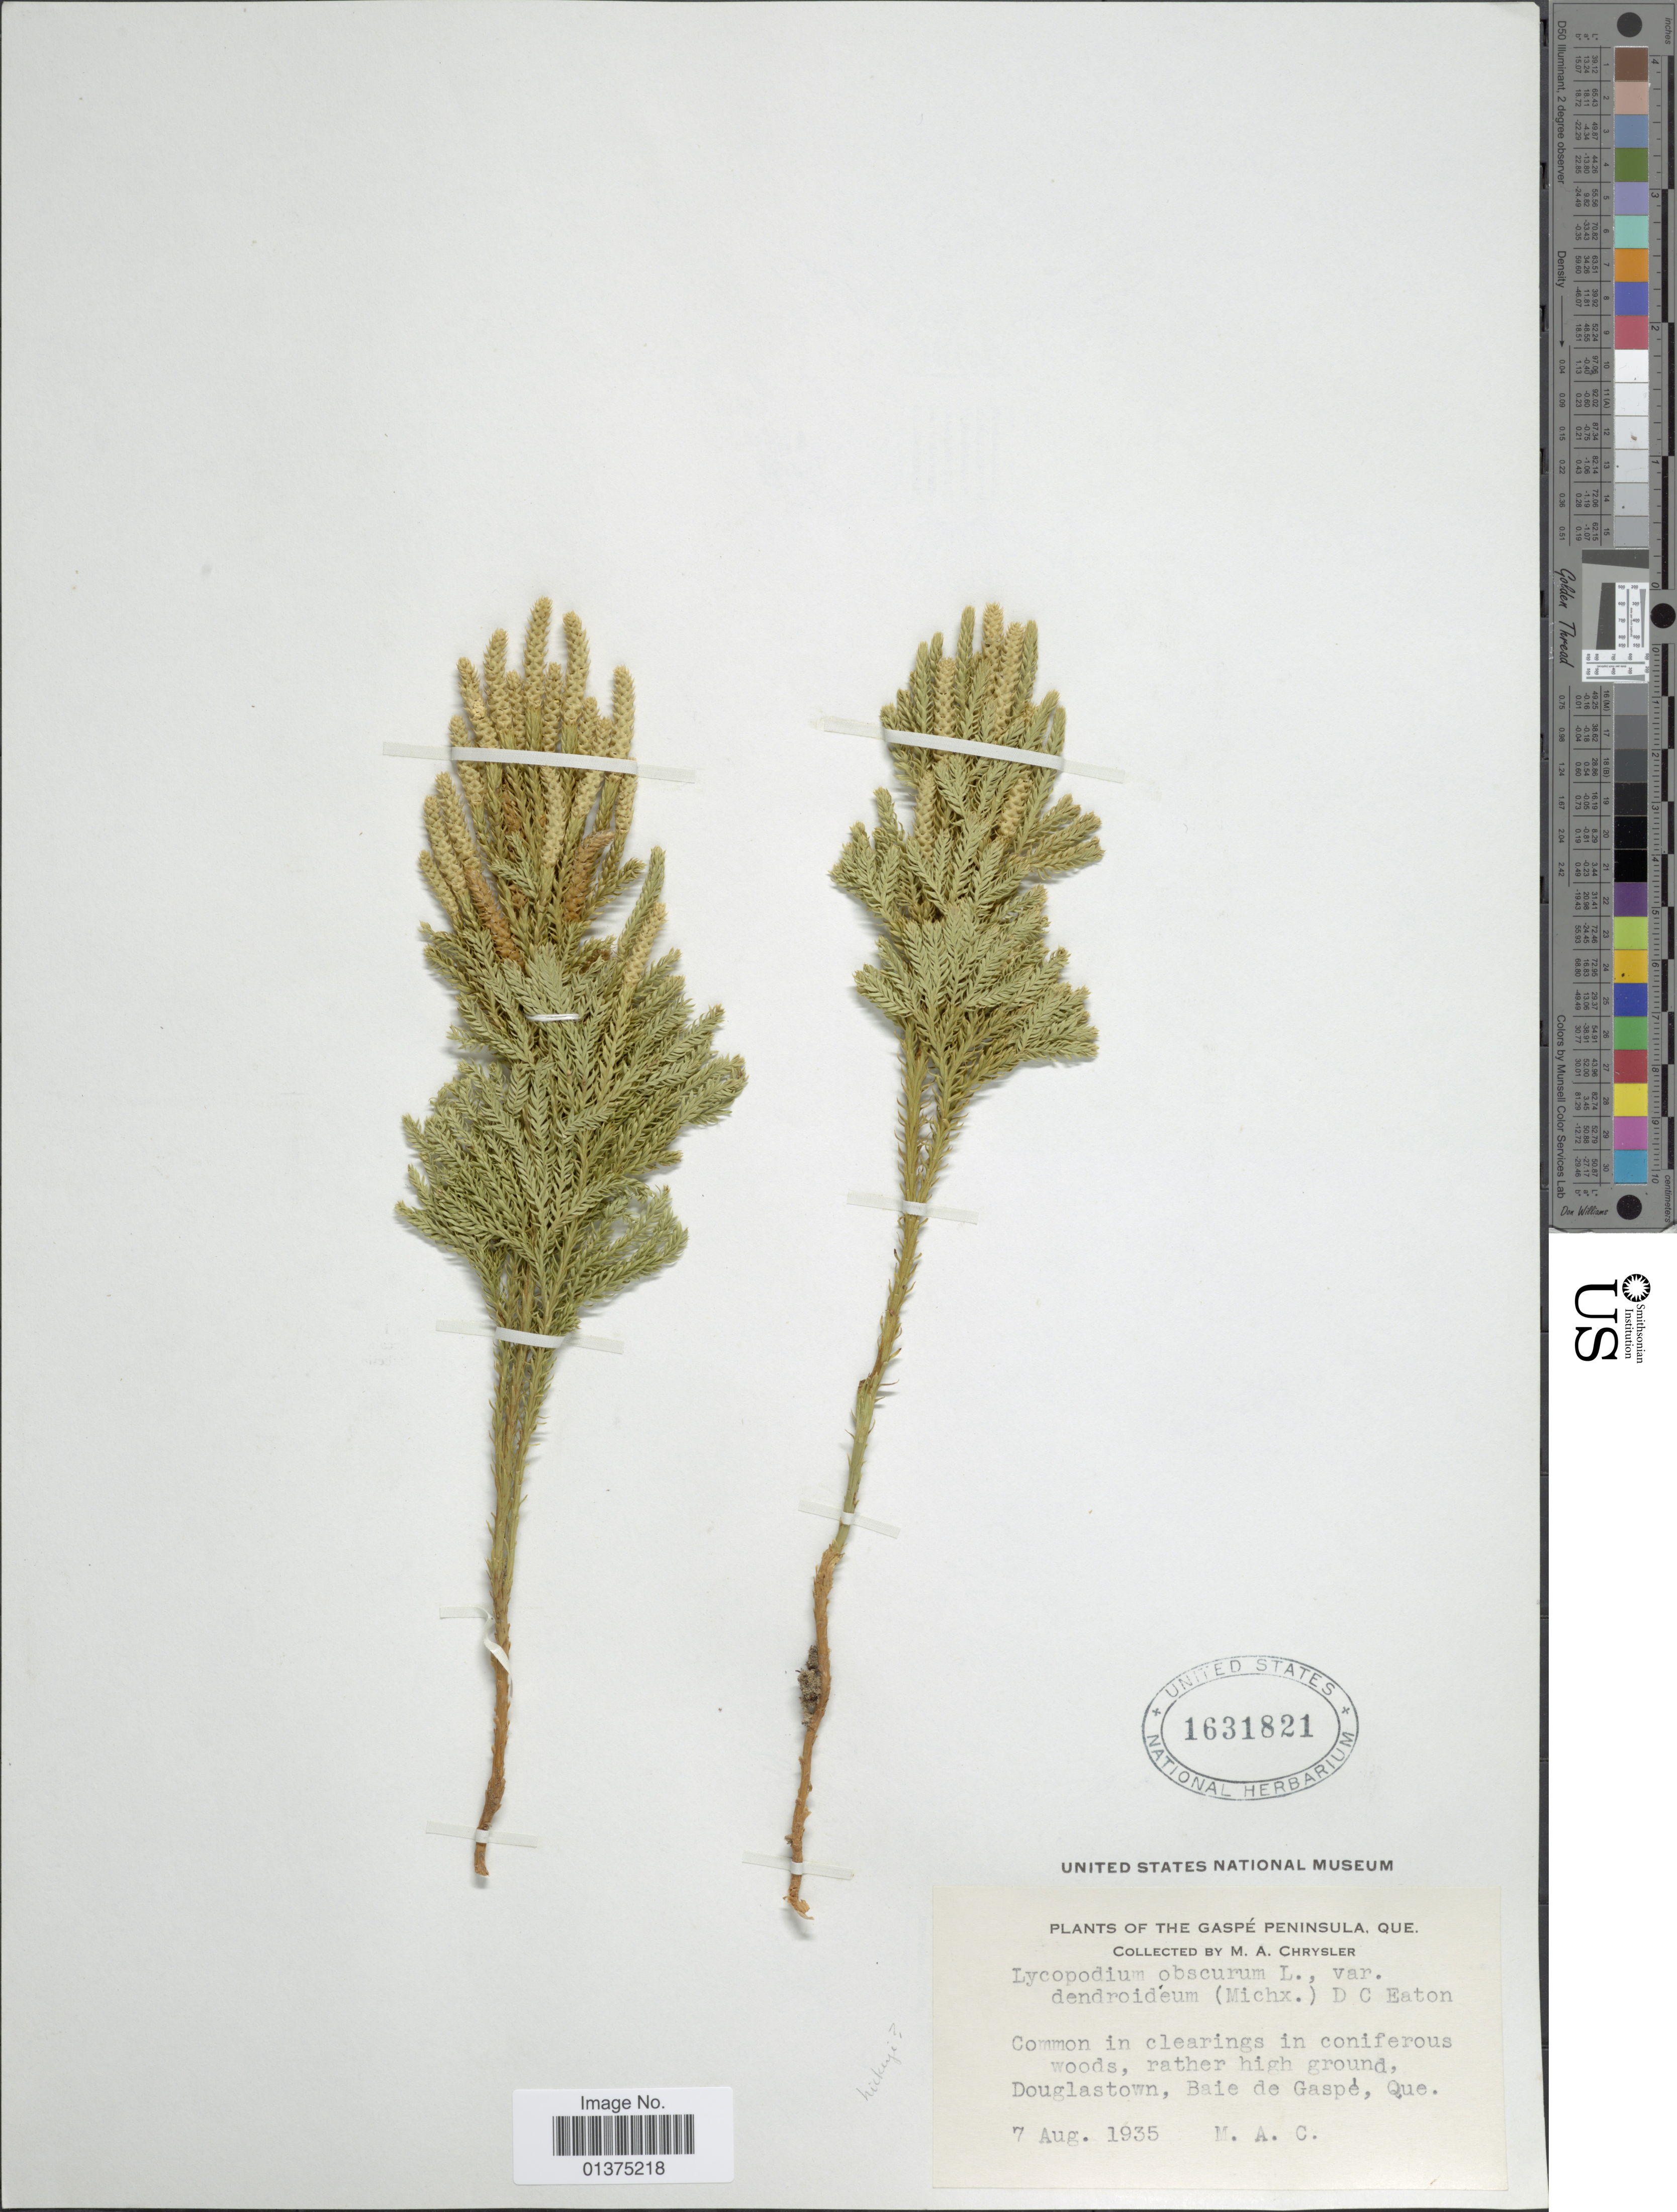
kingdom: Plantae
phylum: Tracheophyta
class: Lycopodiopsida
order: Lycopodiales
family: Lycopodiaceae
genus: Dendrolycopodium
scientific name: Dendrolycopodium dendroideum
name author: (Michx.) A. Haines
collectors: M. A. Chrysler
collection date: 1935-08-07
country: Canada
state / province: Quebec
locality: Gaspé Peninsula, Douglastown, baie de Gaspé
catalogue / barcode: US 1631821